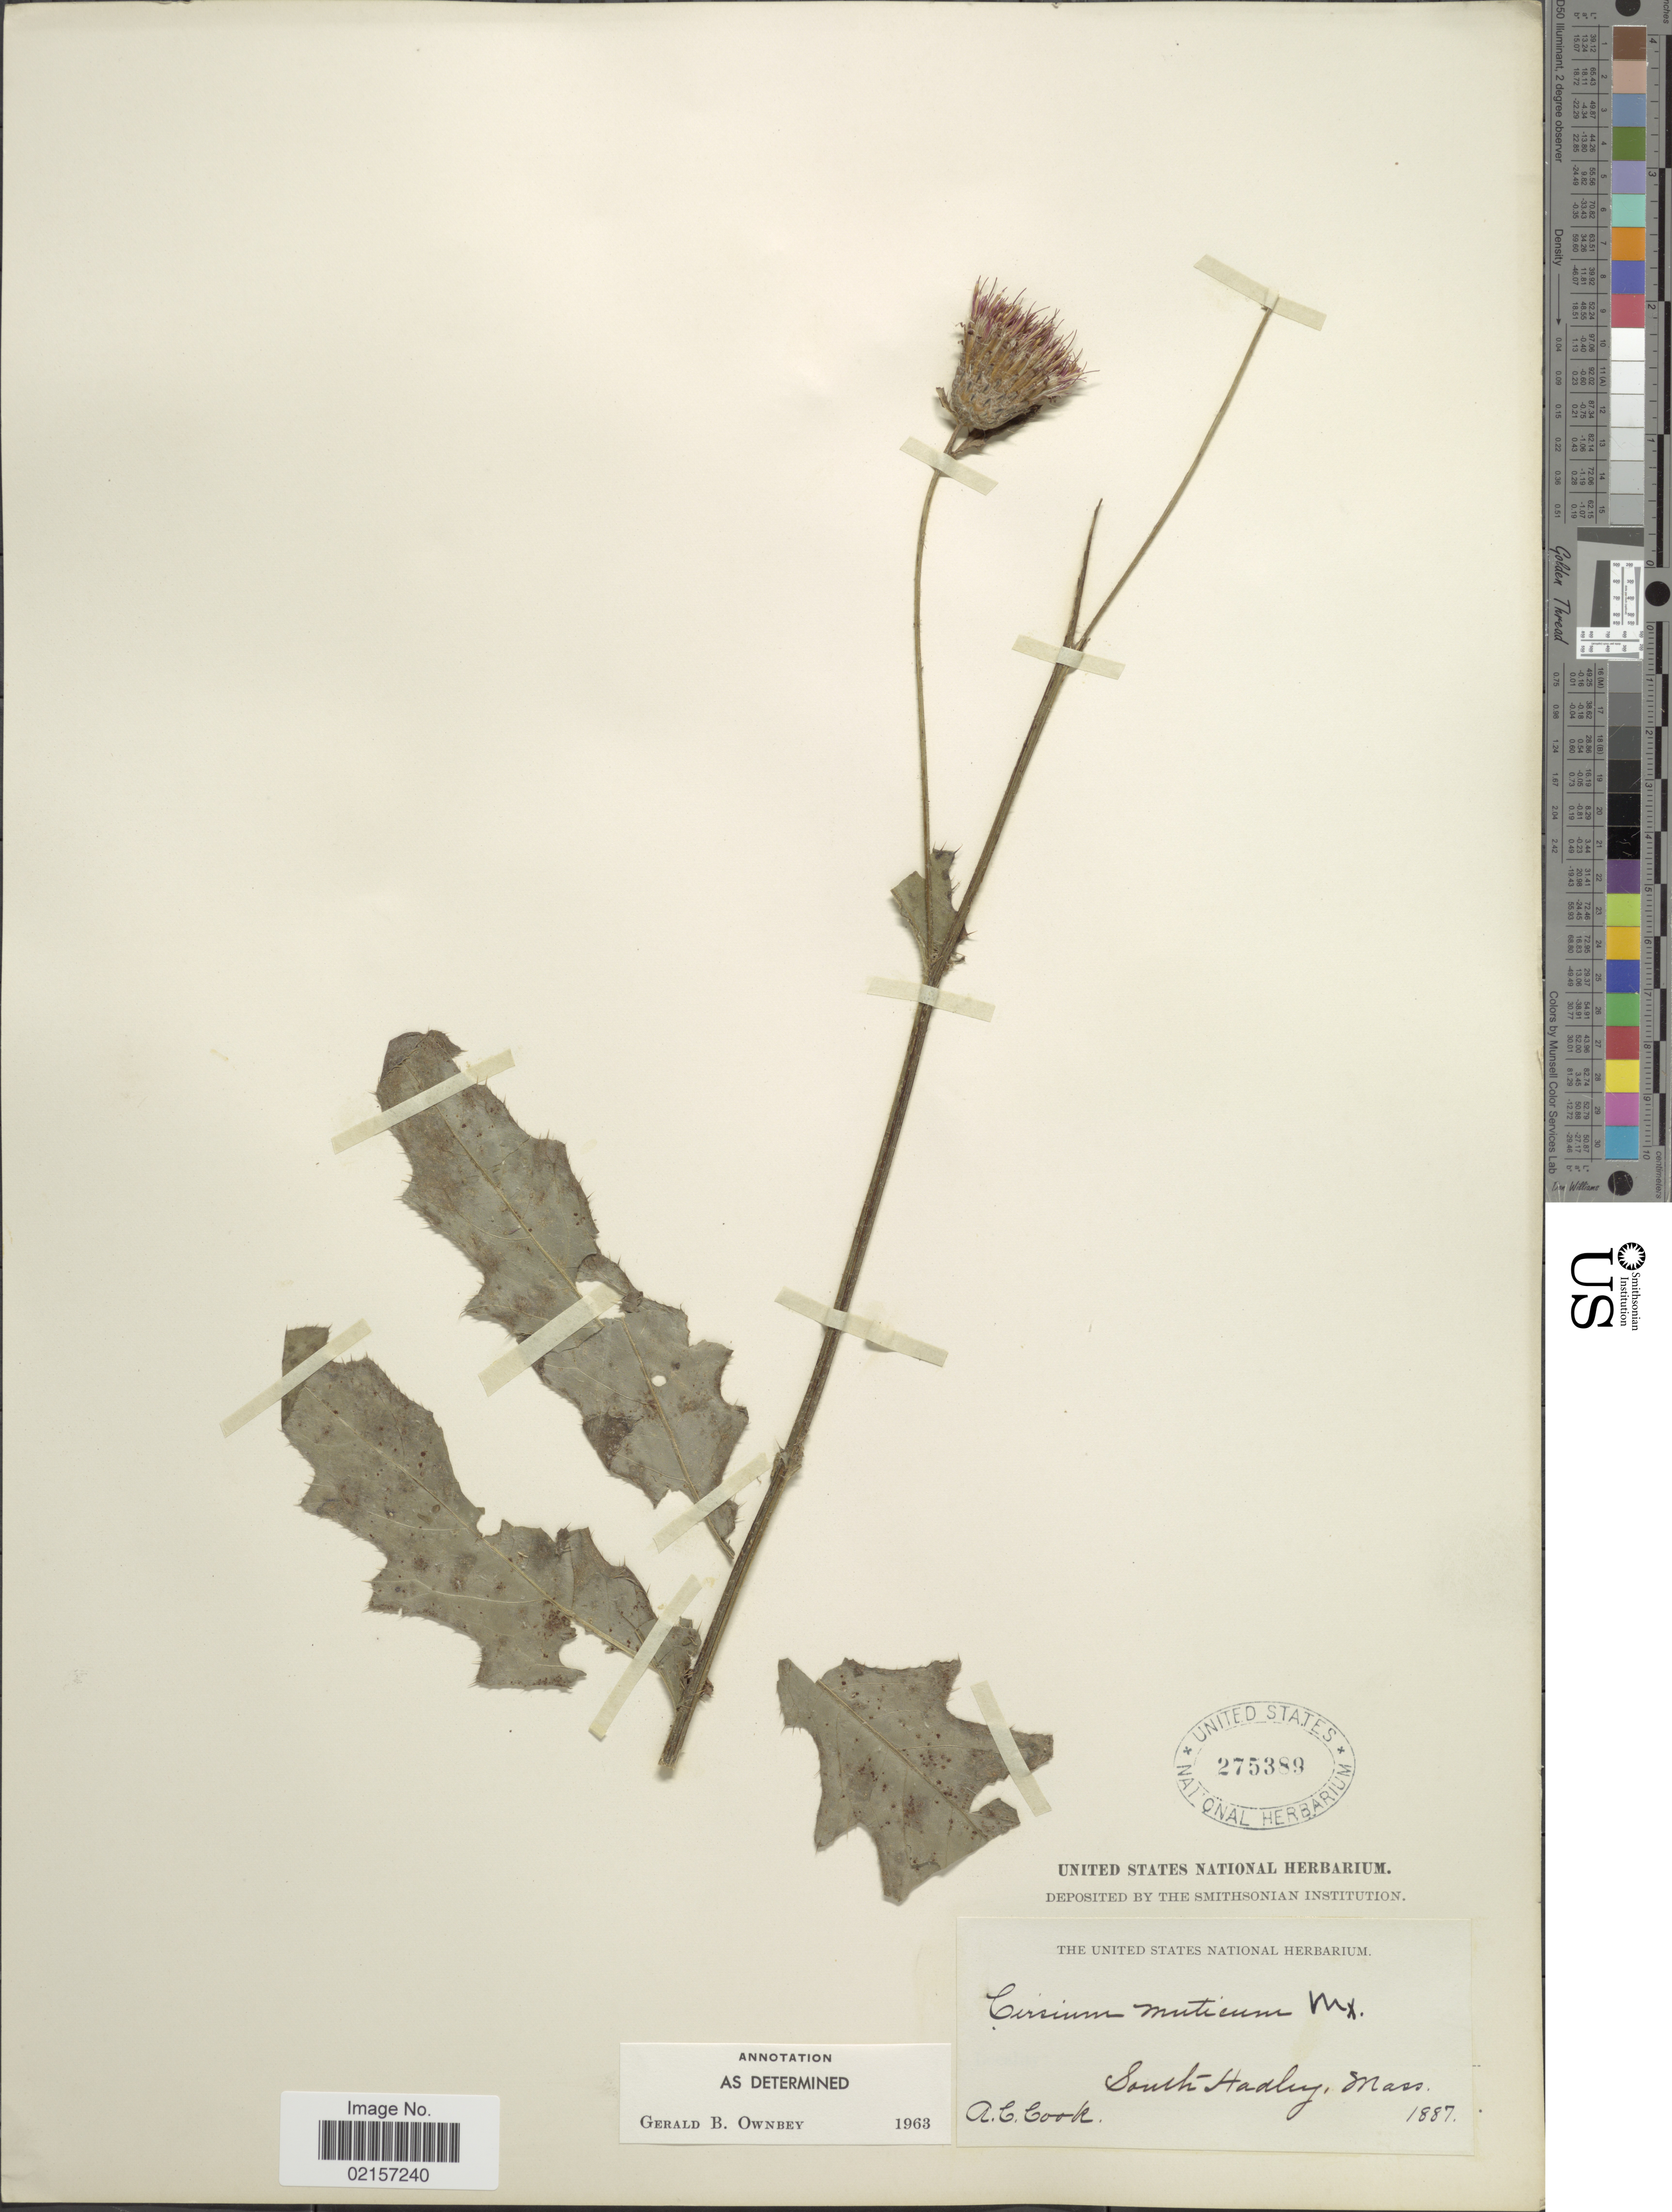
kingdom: Plantae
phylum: Tracheophyta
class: Magnoliopsida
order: Asterales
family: Asteraceae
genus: Cirsium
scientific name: Cirsium muticum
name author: Michx.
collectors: Alice C. Cook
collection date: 1887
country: United States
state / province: Massachusetts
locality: South Hadley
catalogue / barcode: US 275389